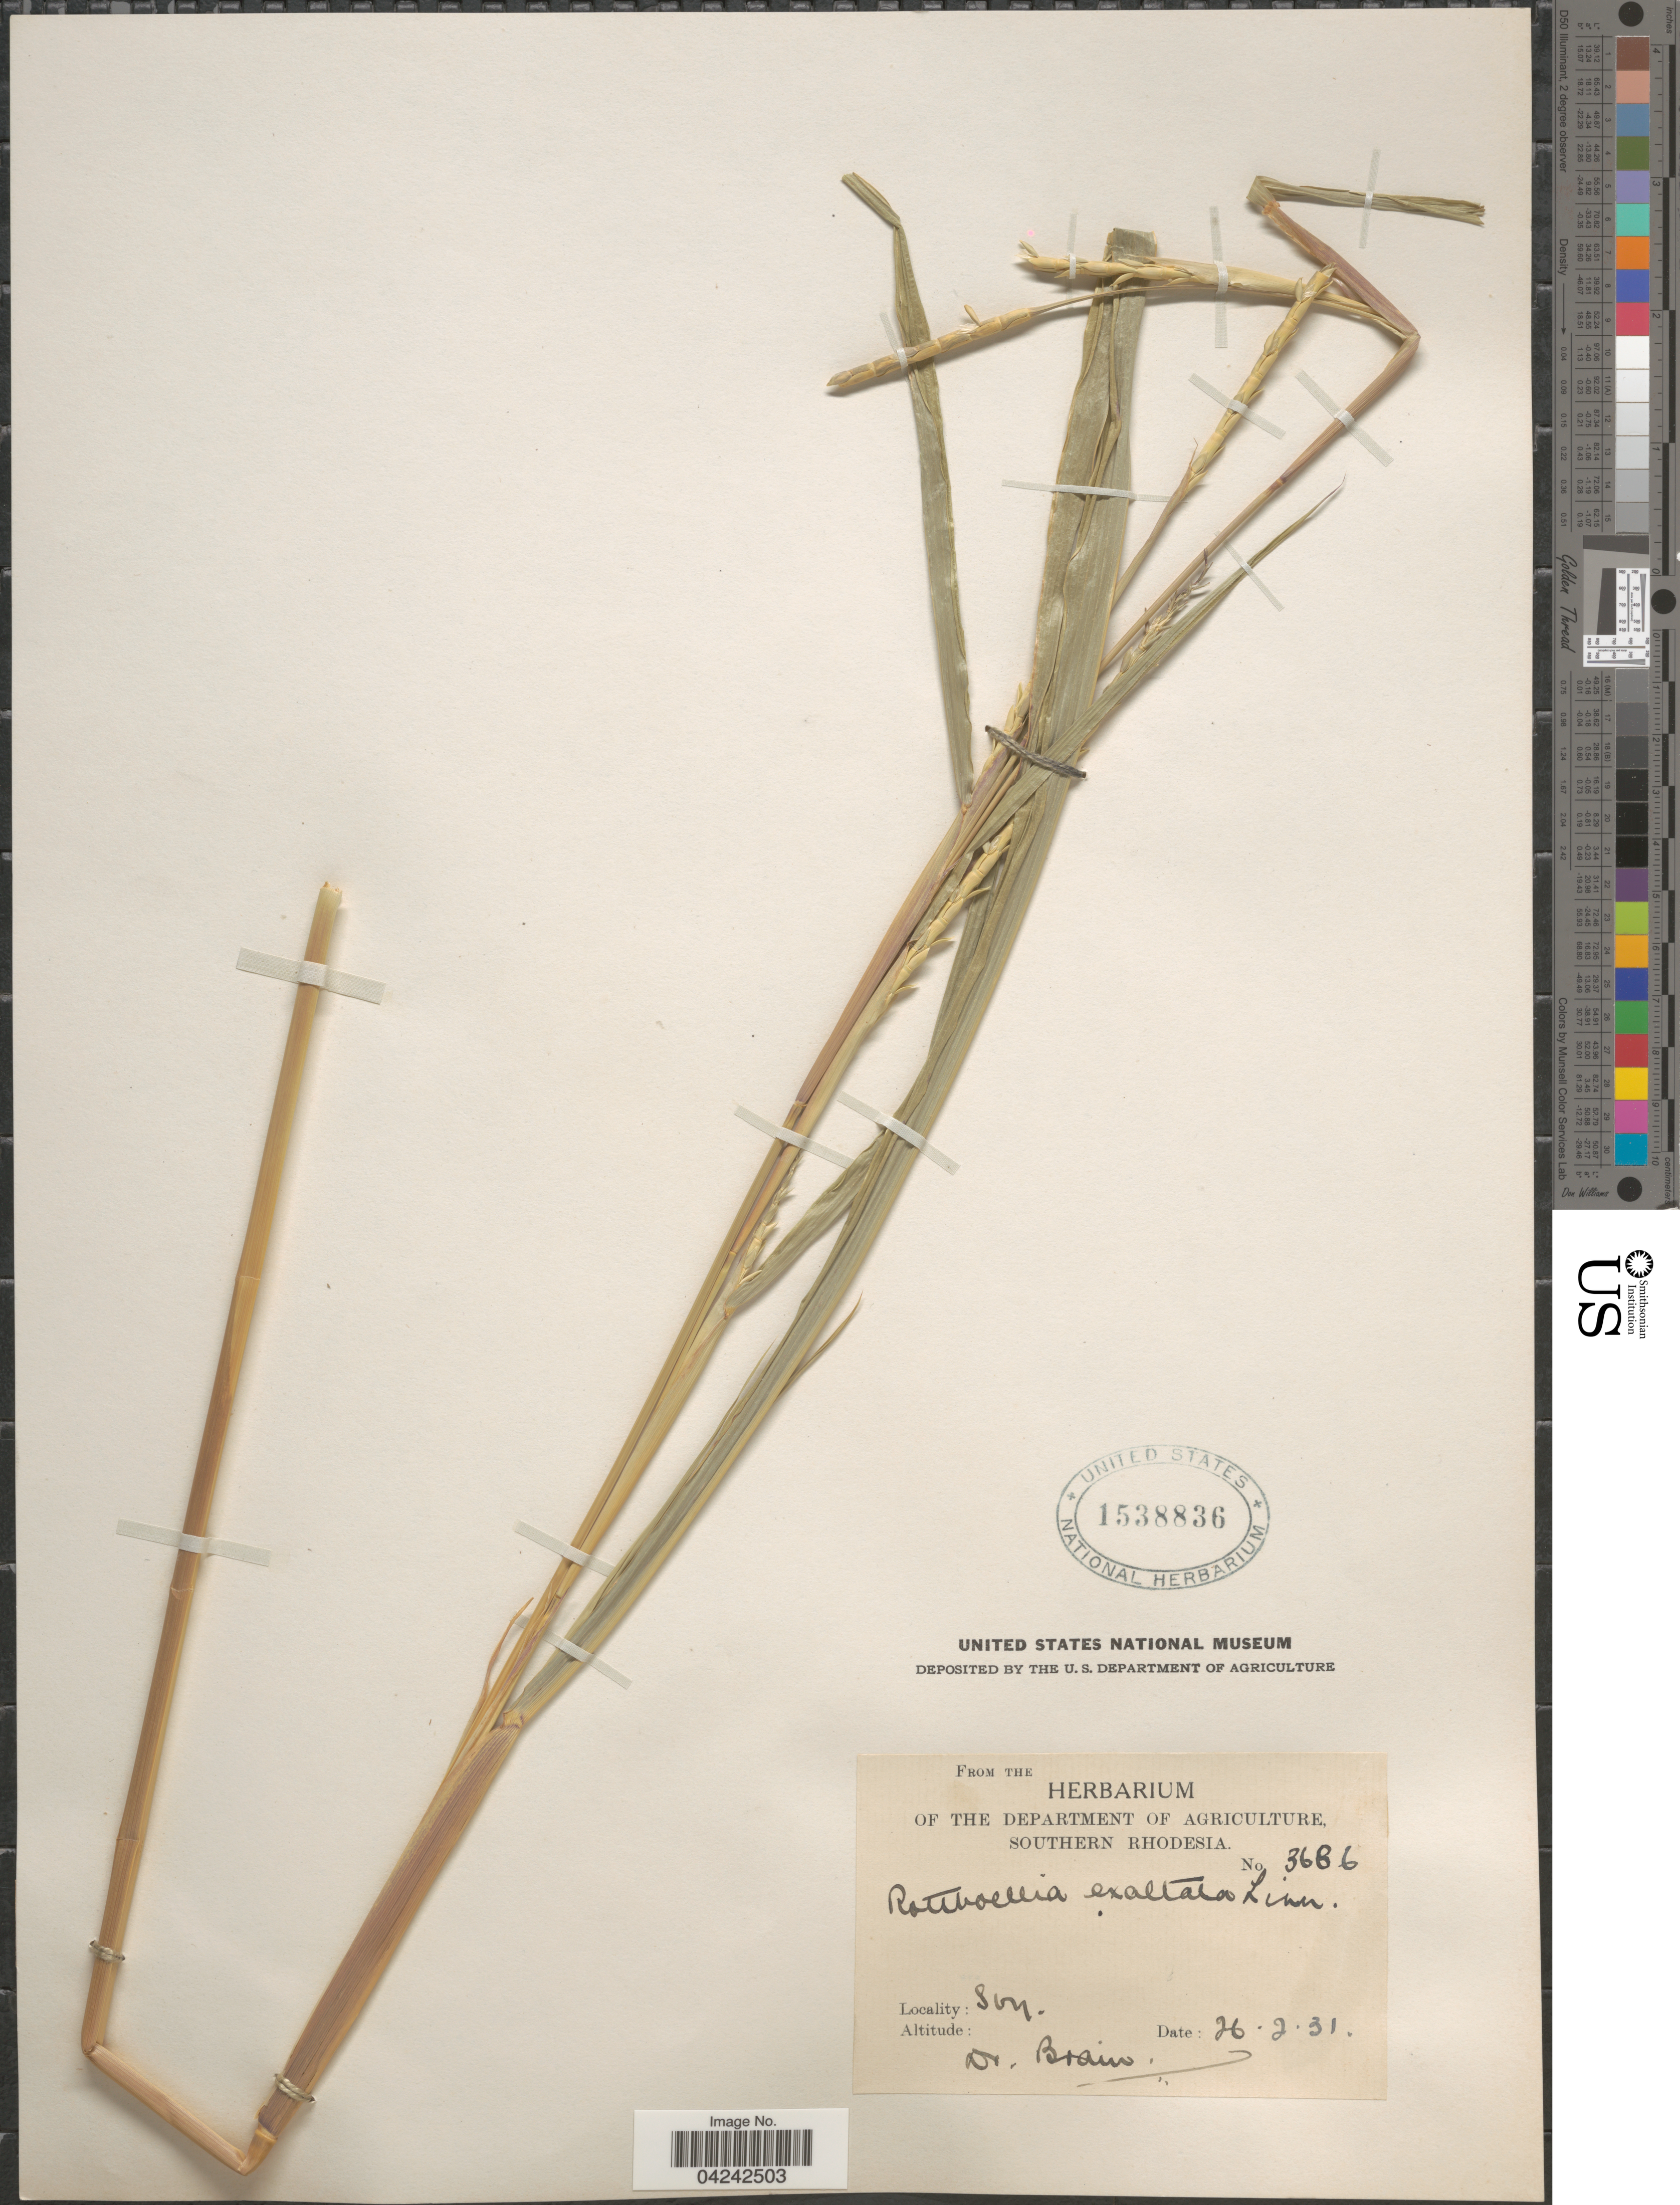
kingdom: Plantae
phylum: Tracheophyta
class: Liliopsida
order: Poales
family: Poaceae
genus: Rottboellia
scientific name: Rottboellia cochinchinensis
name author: (Lour.) Clayton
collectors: Brain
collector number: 3686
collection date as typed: Transcribed d/m/y: 26/2/31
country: Zimbabwe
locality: Southern Rhodesia. Soy. [interpreted]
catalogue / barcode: US 1538836